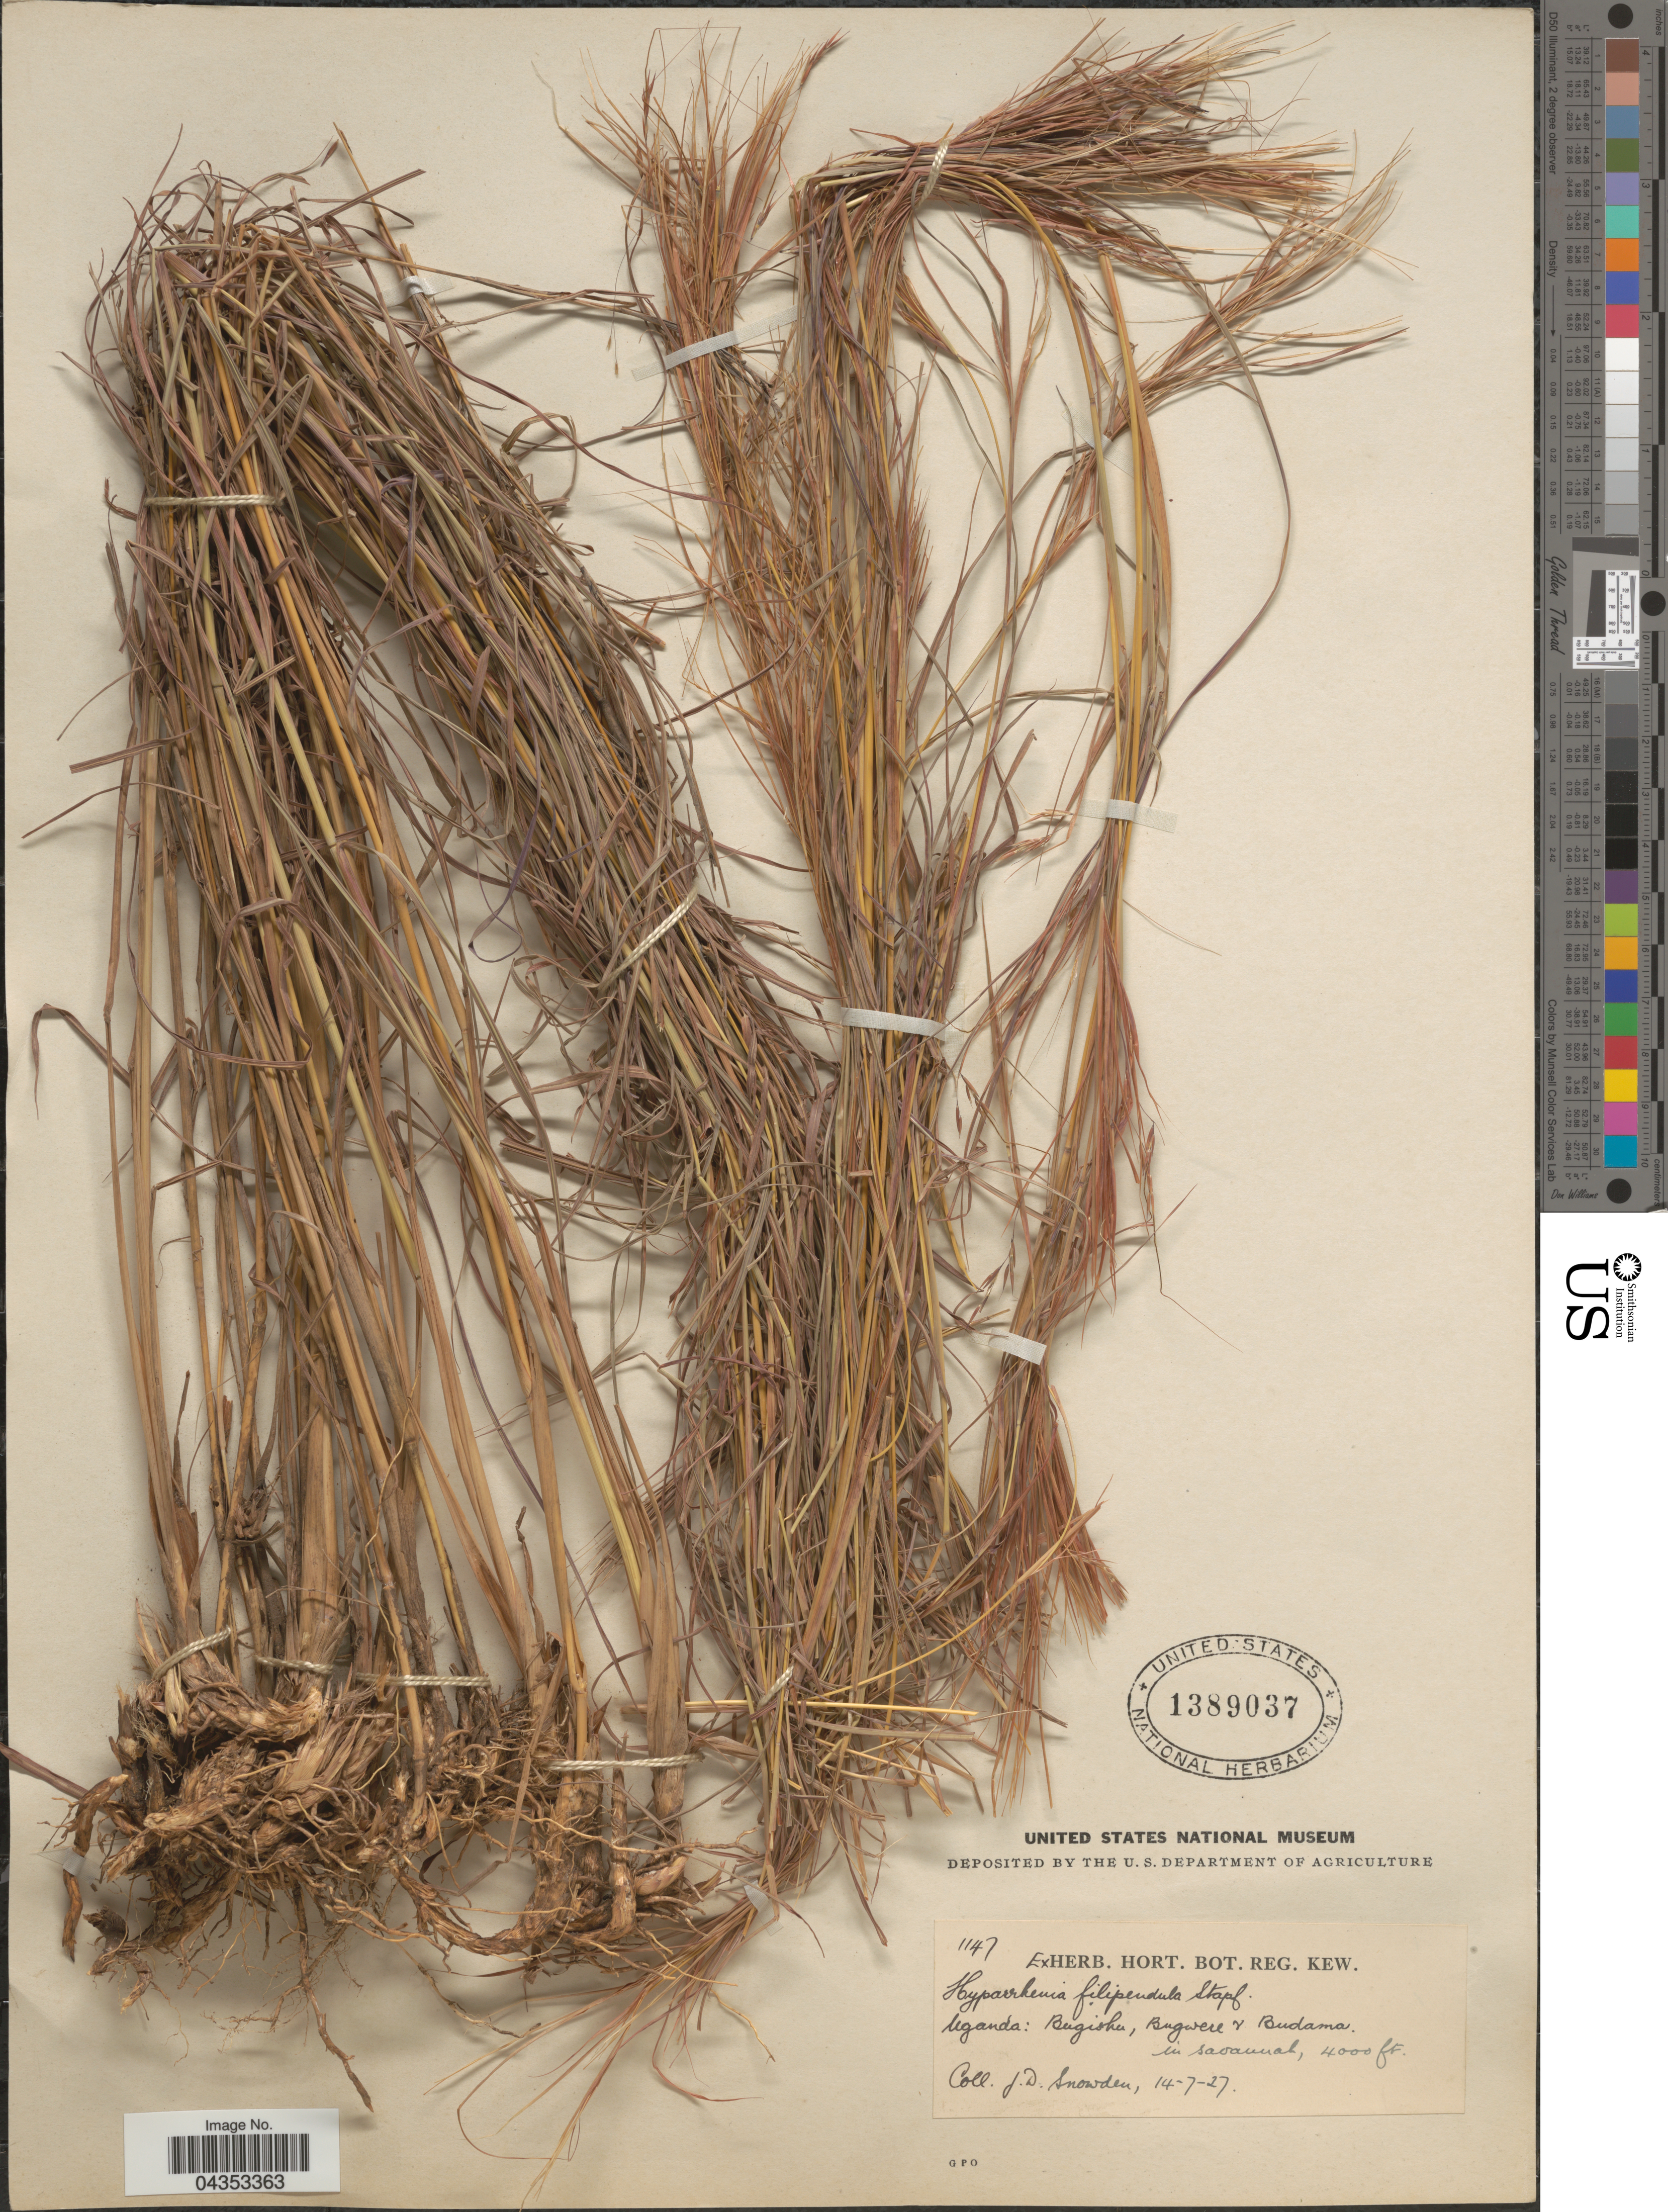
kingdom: Plantae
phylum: Tracheophyta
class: Liliopsida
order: Poales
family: Poaceae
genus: Hyparrhenia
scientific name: Hyparrhenia filipendula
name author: (Hochr.) Stapf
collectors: J. Snowden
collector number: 1147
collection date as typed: Transcribed d/m/y: 14/7/27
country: Uganda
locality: Bugishu, Bugwere & Budama.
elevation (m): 1219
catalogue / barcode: US 1389037